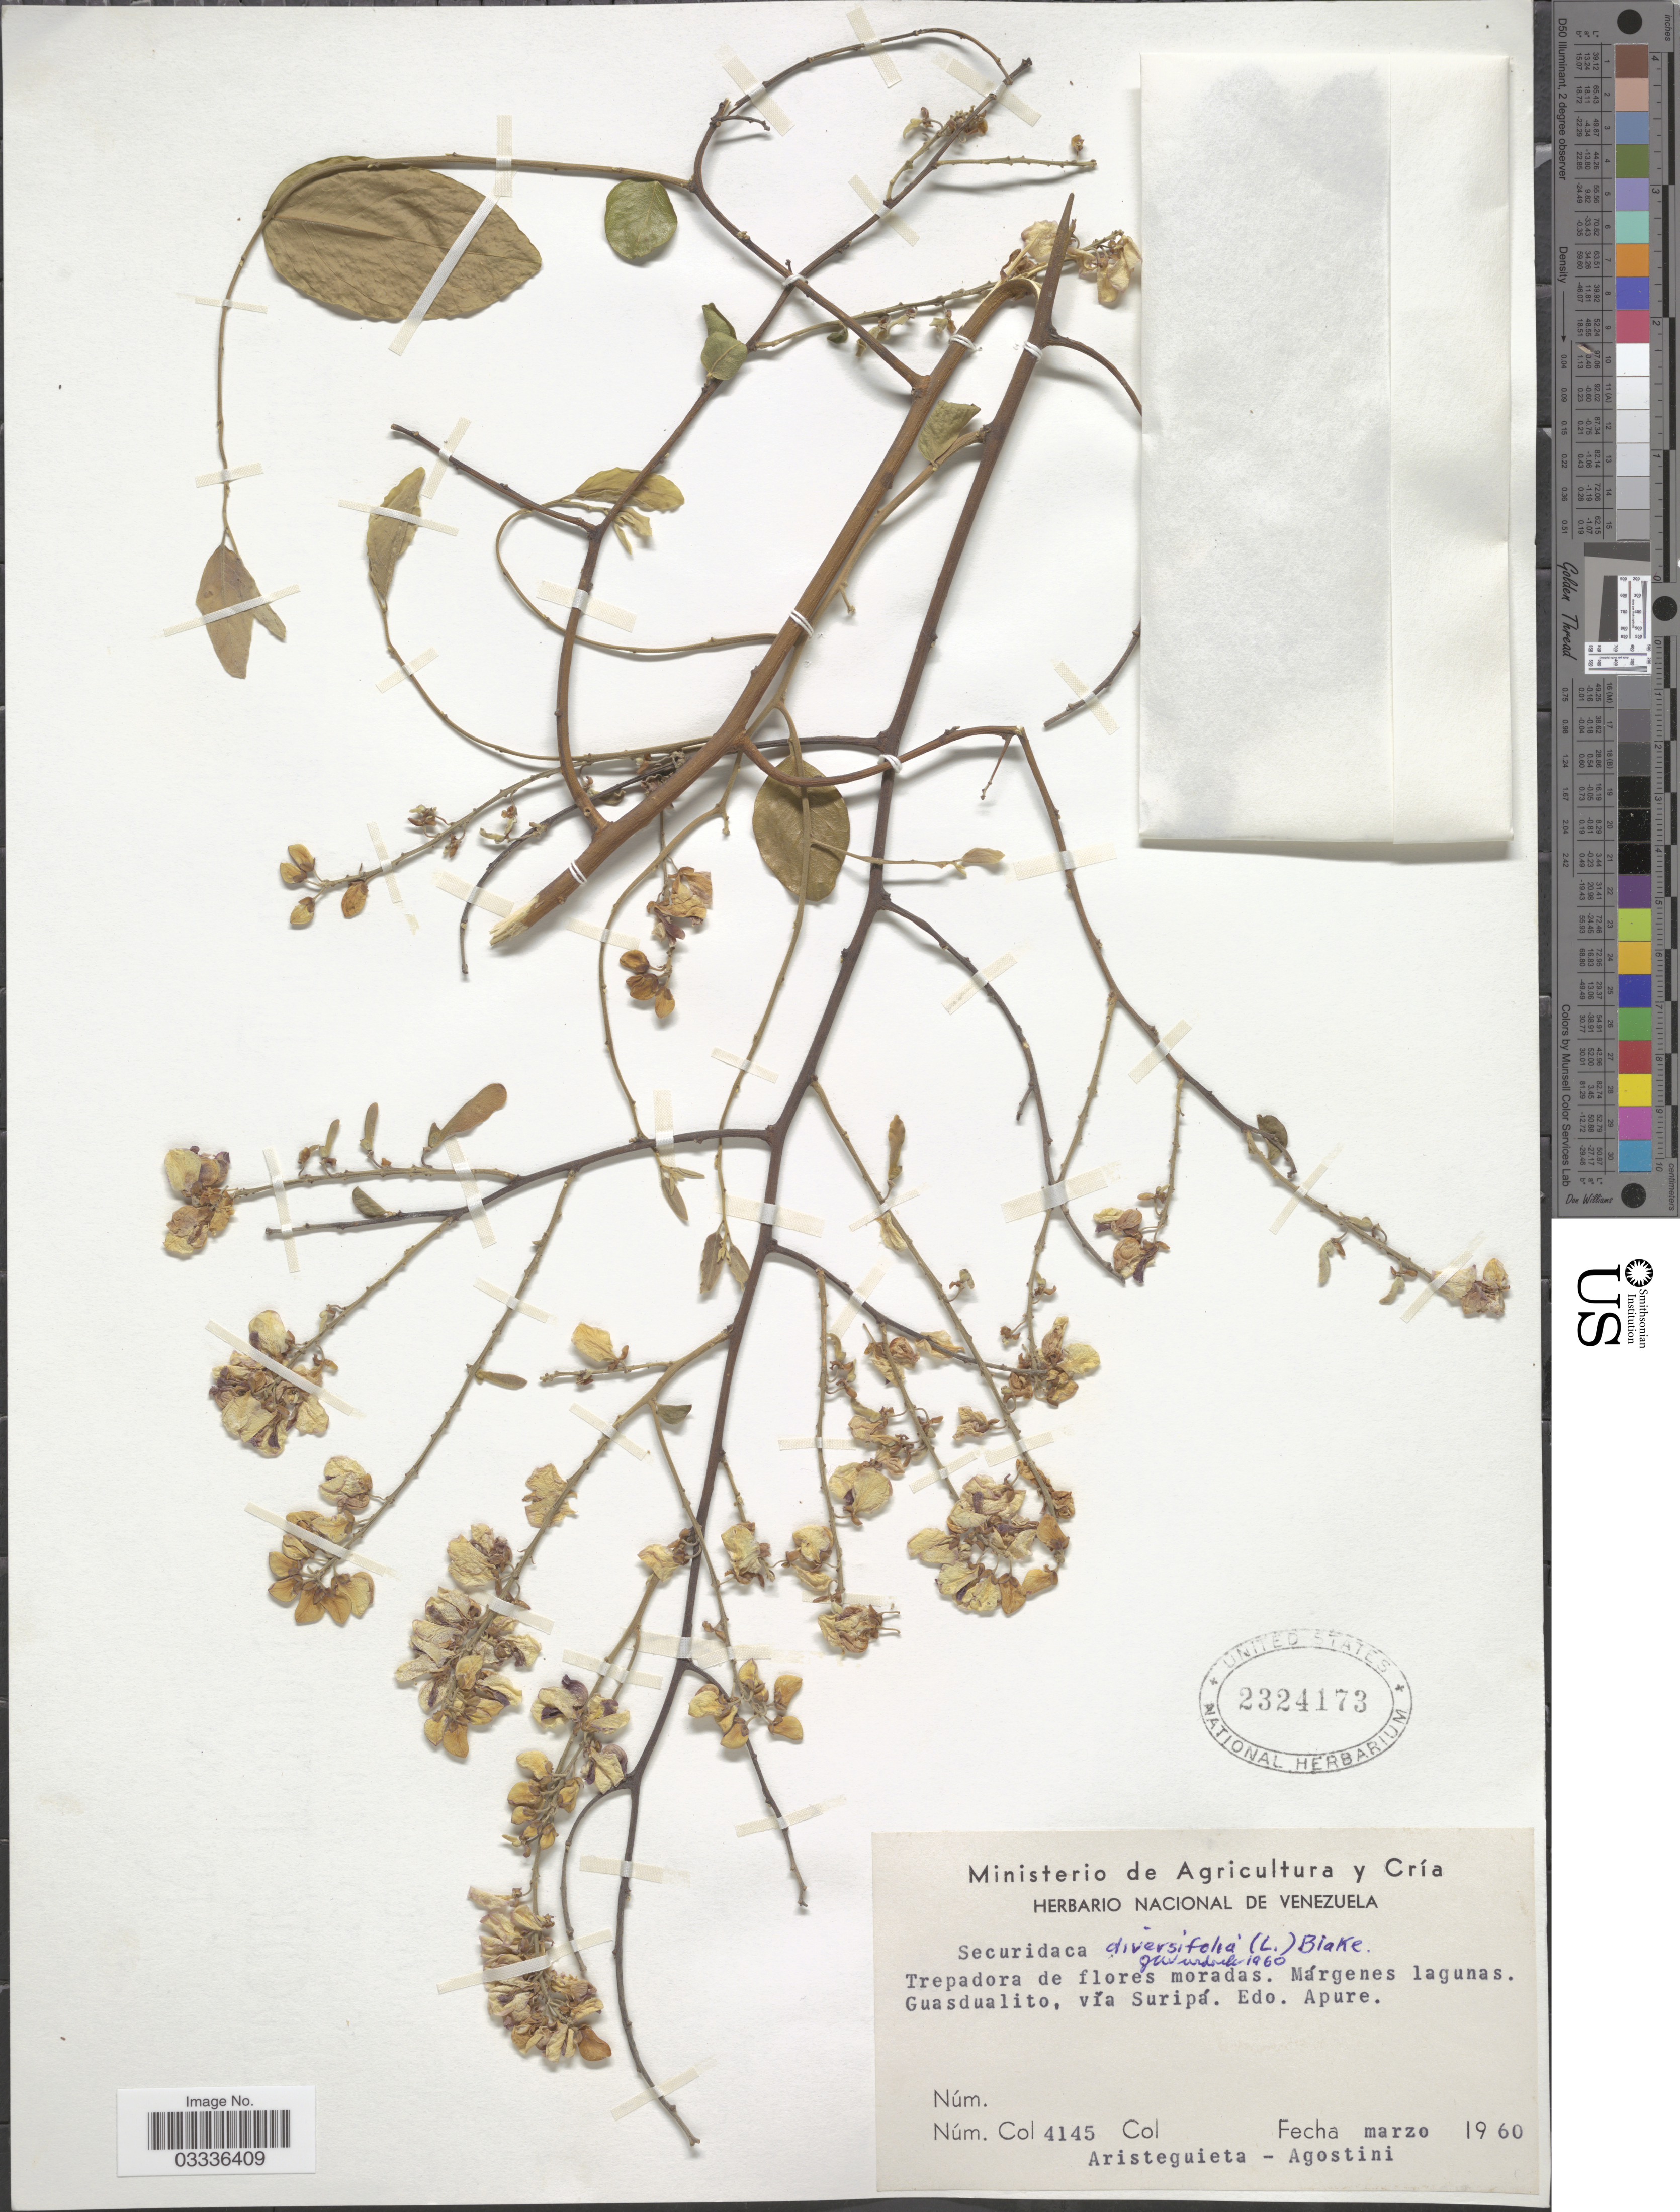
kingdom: Plantae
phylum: Tracheophyta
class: Magnoliopsida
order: Fabales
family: Polygalaceae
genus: Securidaca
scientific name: Securidaca diversifolia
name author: (L.) S.F. Blake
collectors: -. Aristeguieta & Agostini, --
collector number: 4145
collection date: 1960-03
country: Venezuela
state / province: Apure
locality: Márgenes lagunas. Guasdualito, vía Suripá.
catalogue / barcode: US 2324173